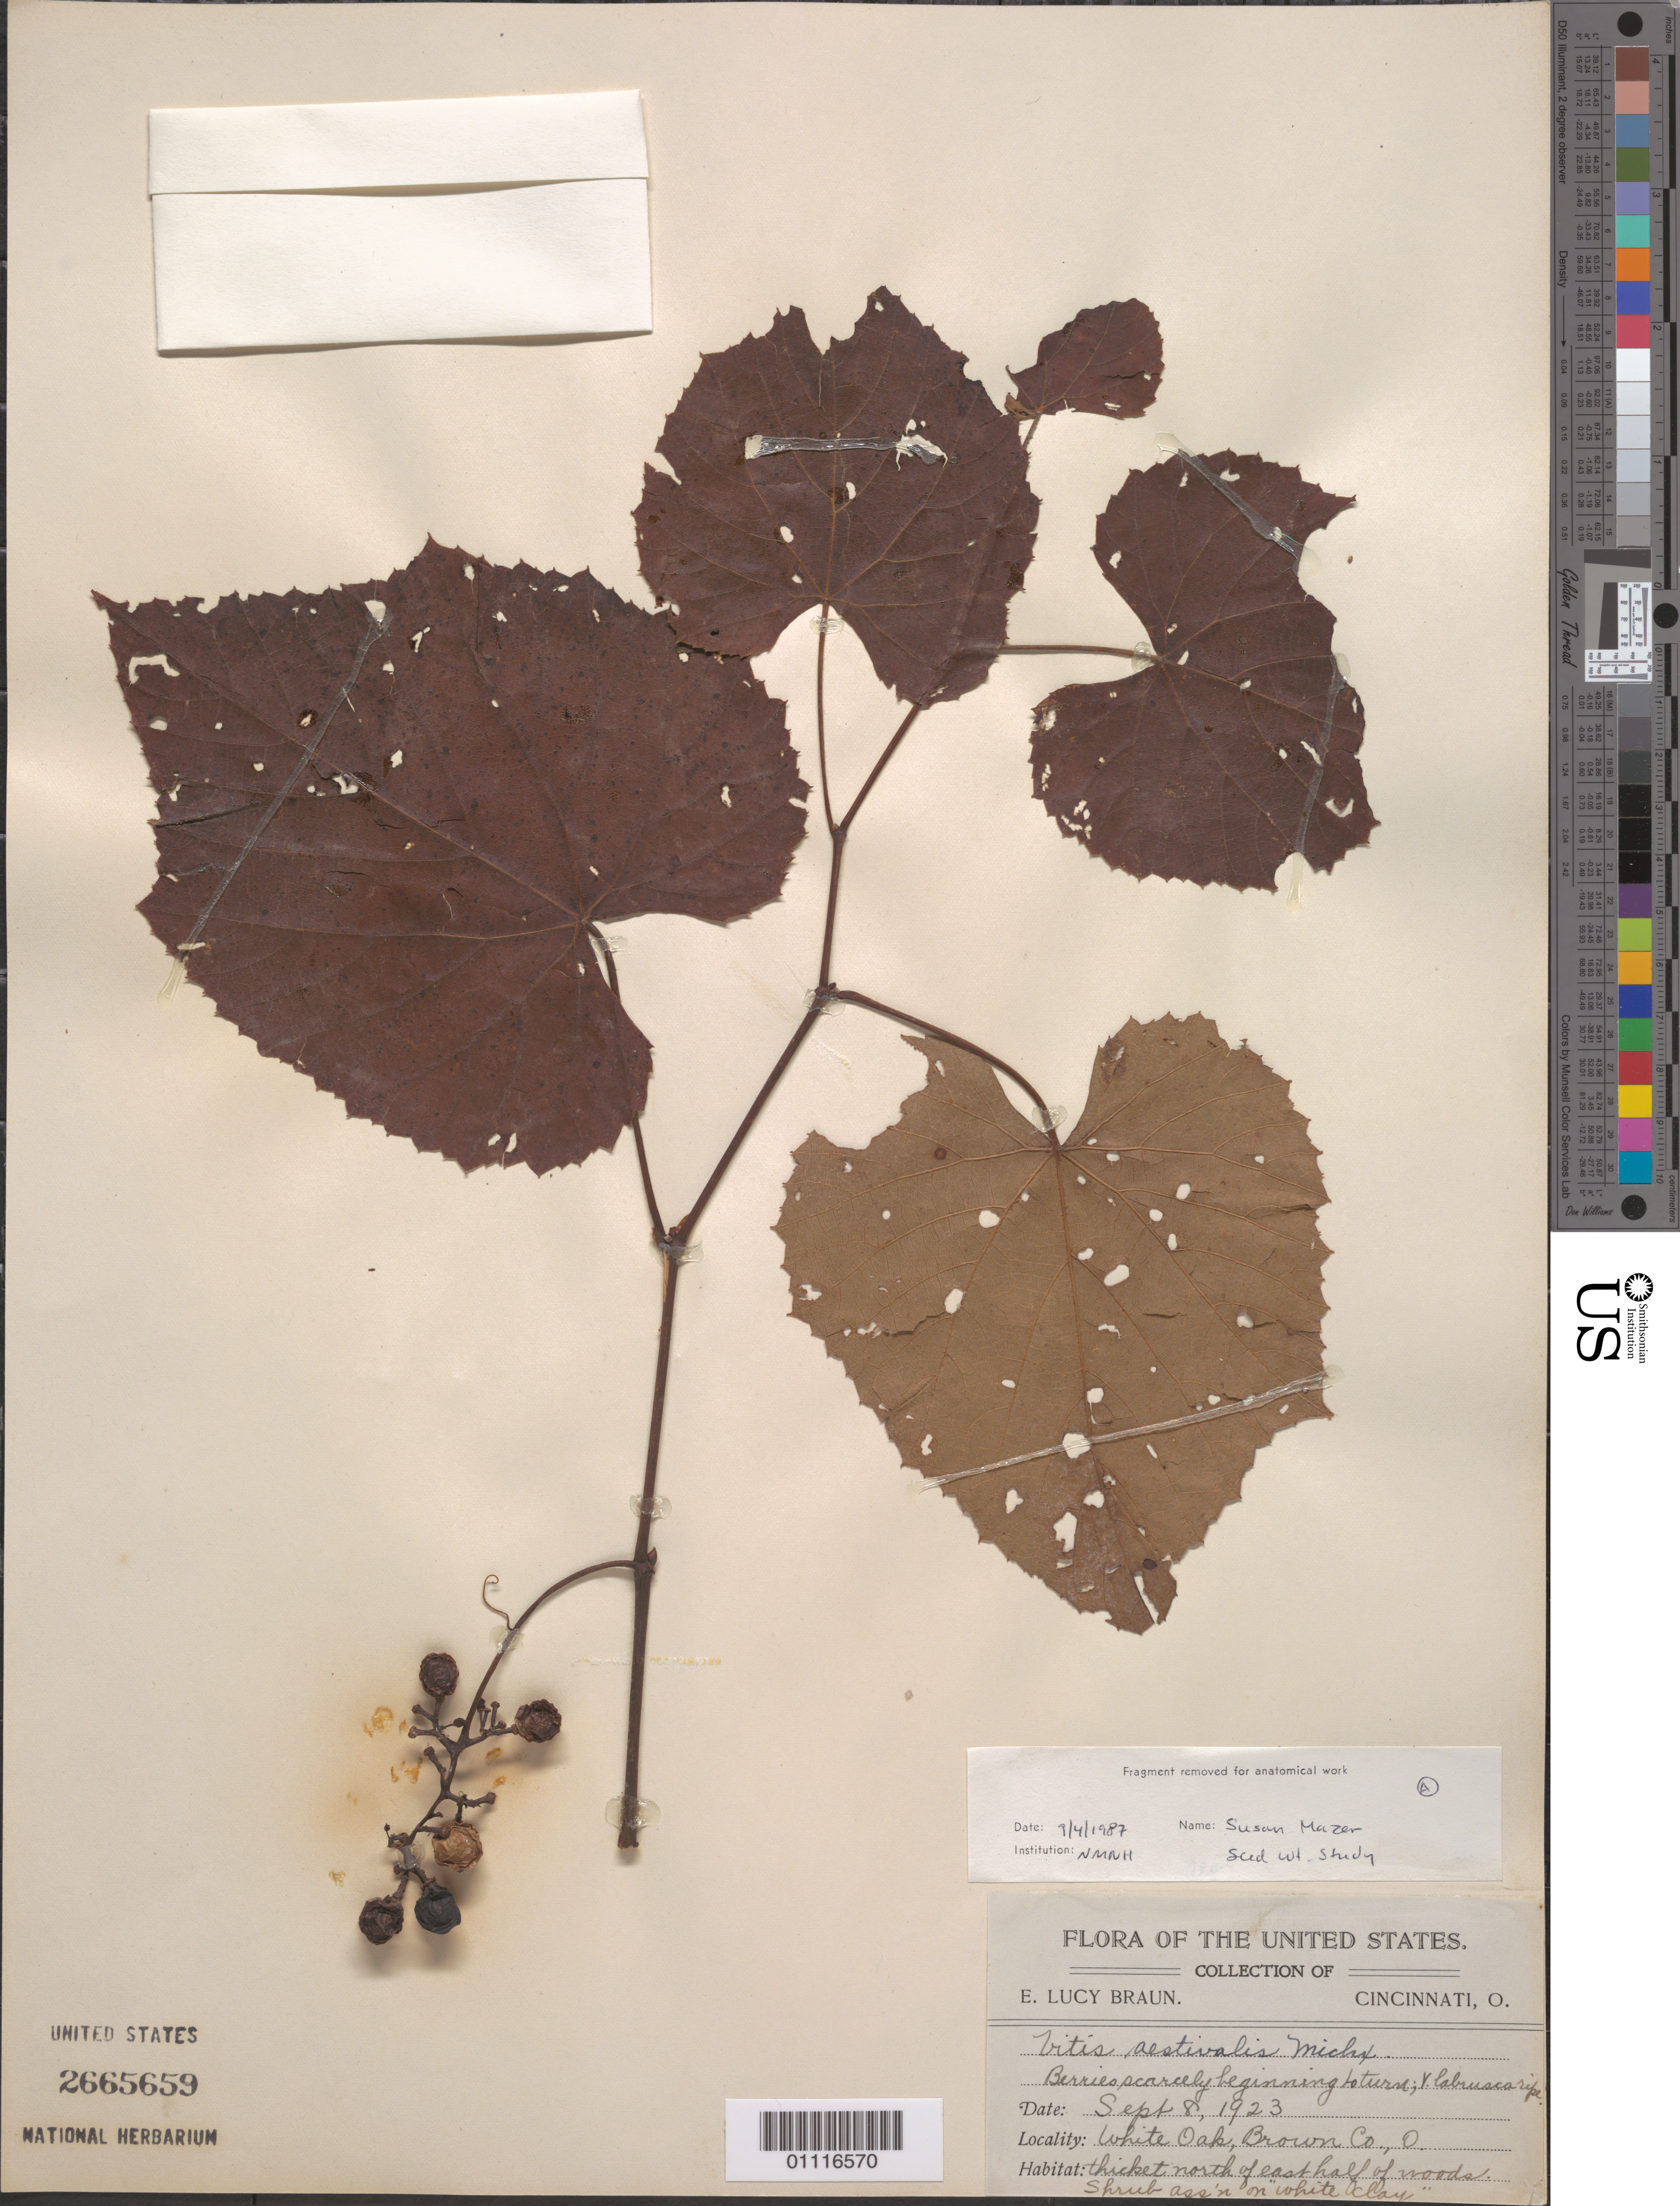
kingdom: Plantae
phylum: Tracheophyta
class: Magnoliopsida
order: Vitales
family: Vitaceae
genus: Vitis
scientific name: Vitis aestivalis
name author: Michx.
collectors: E. L. Braun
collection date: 1923-09-08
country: United States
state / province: Ohio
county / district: Brown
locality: White Oak, Cincinnati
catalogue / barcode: US 2665659